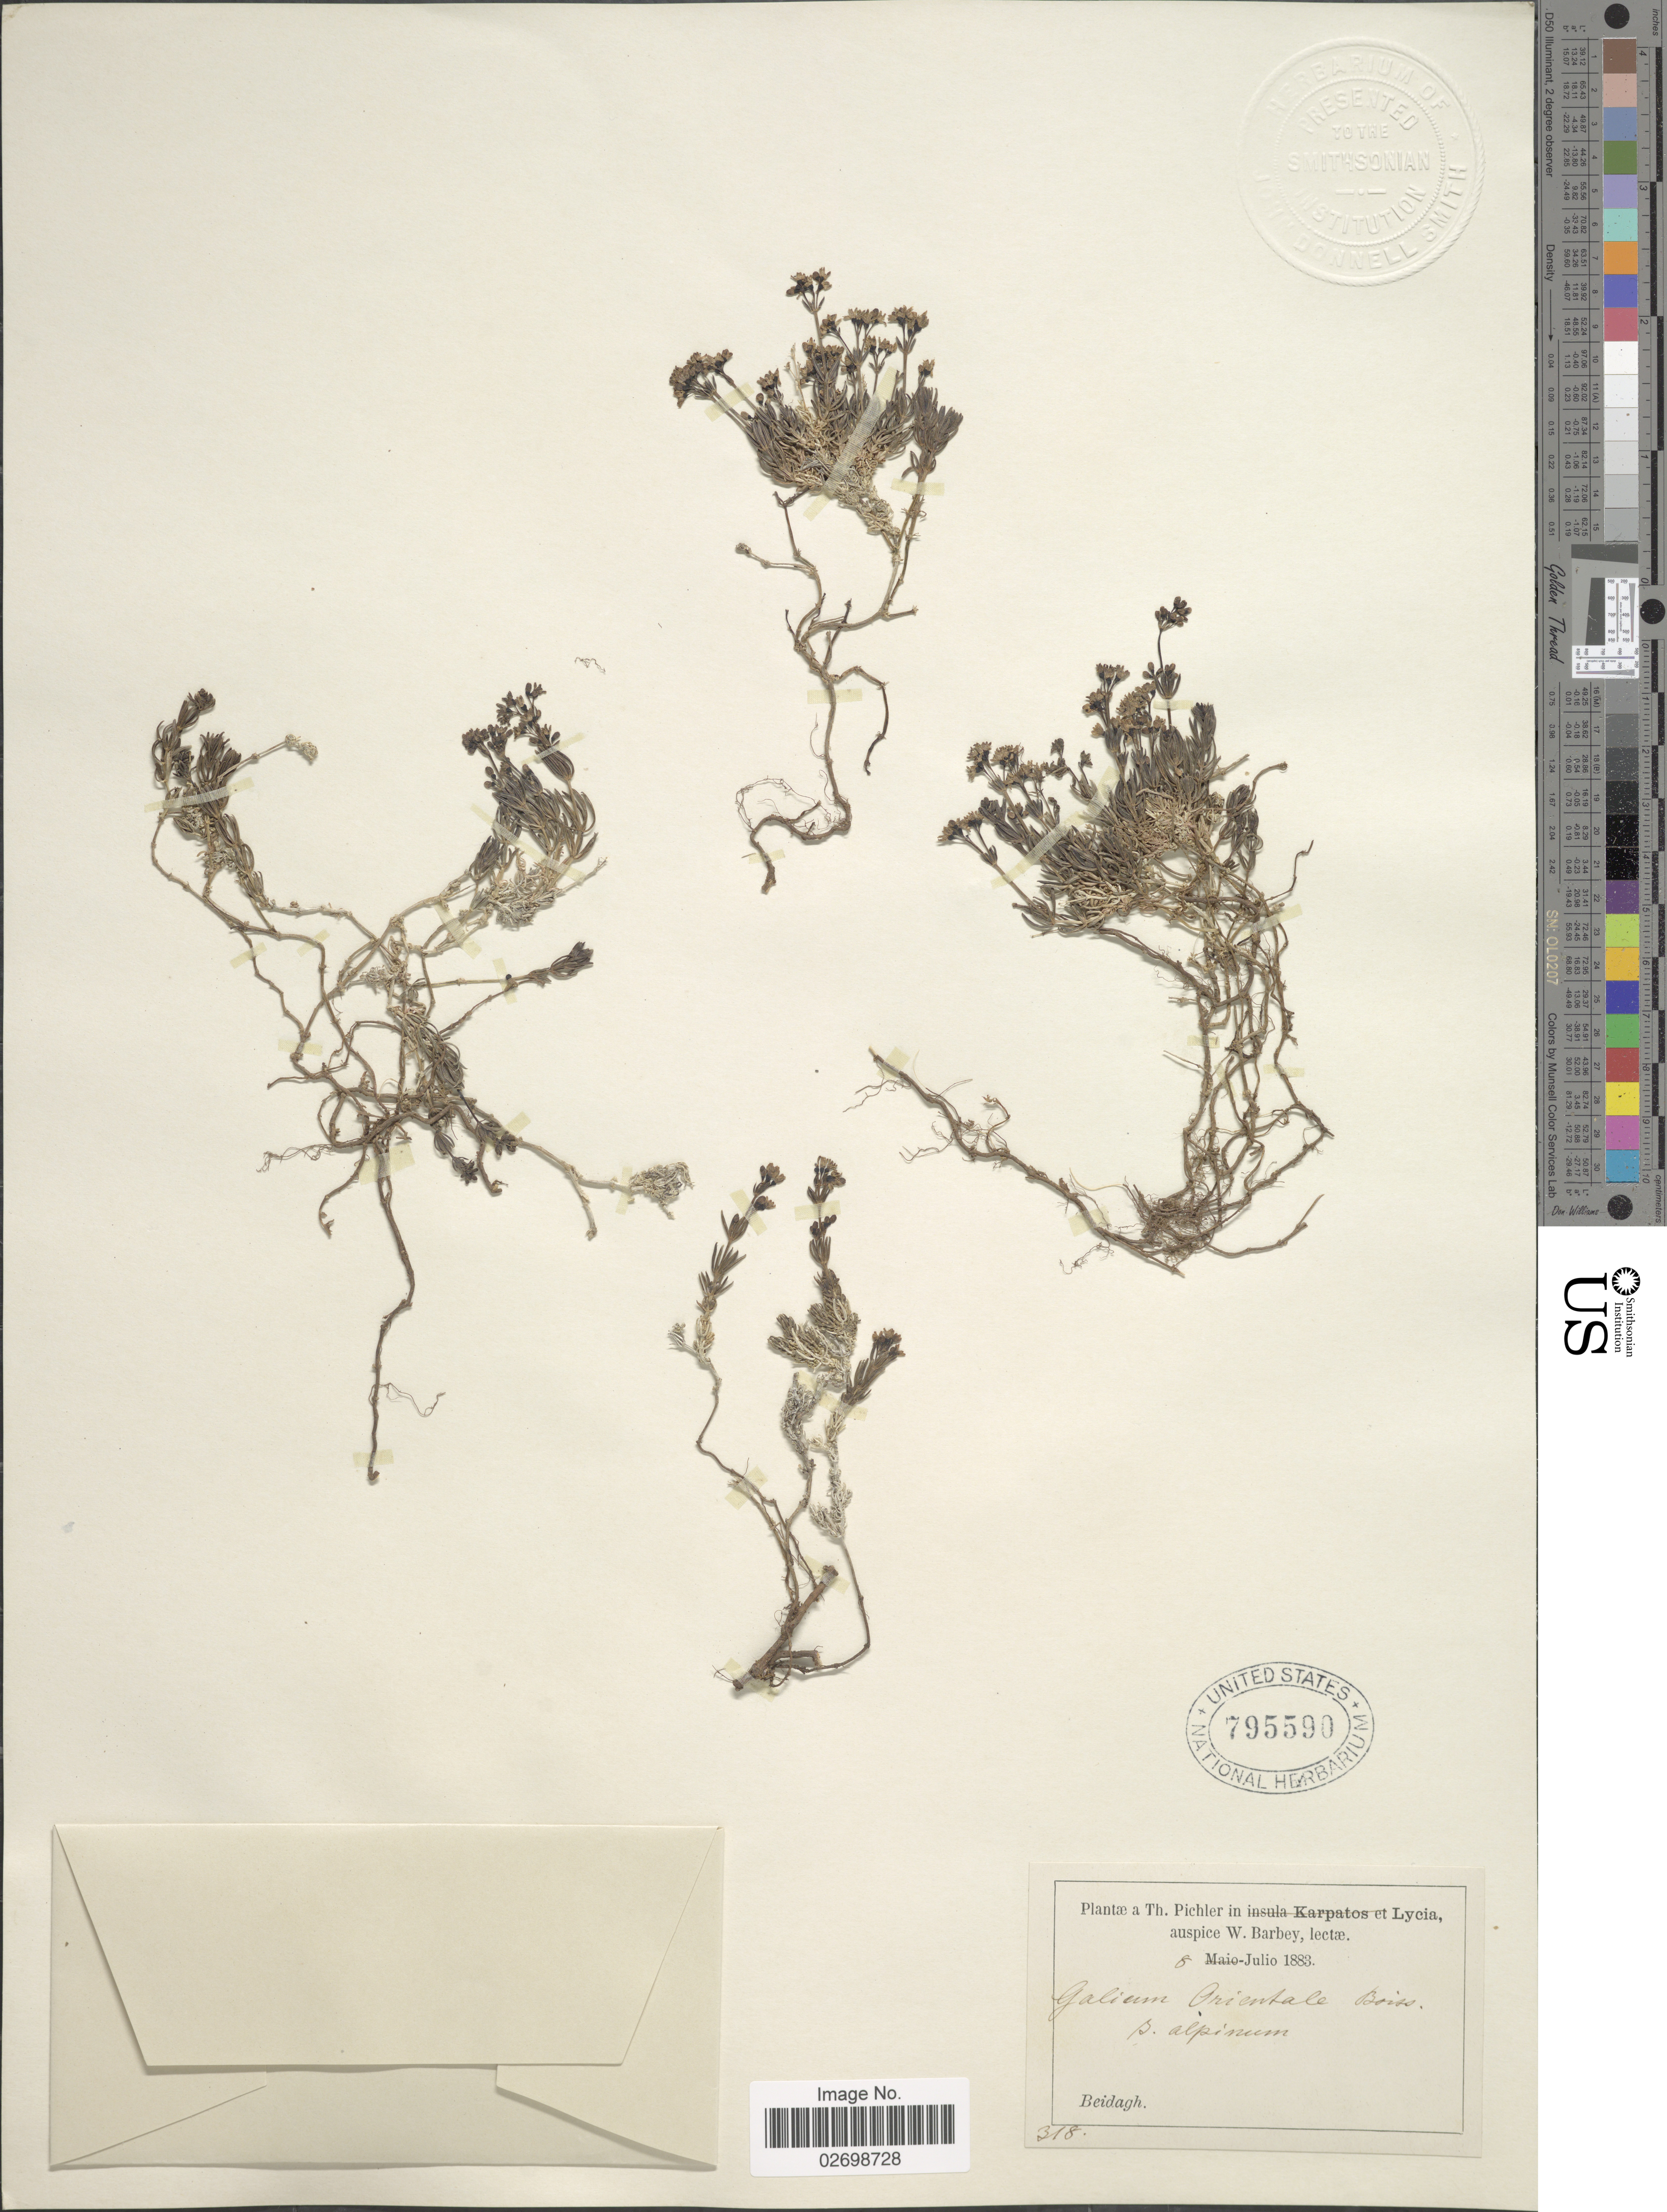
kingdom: Plantae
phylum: Tracheophyta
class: Magnoliopsida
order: Gentianales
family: Rubiaceae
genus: Galium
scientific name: Galium orientale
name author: Boiss.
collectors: T. Pichler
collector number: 318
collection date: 1883-07-08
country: Turkey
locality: Beidagh, Lycia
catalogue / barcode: US 795590